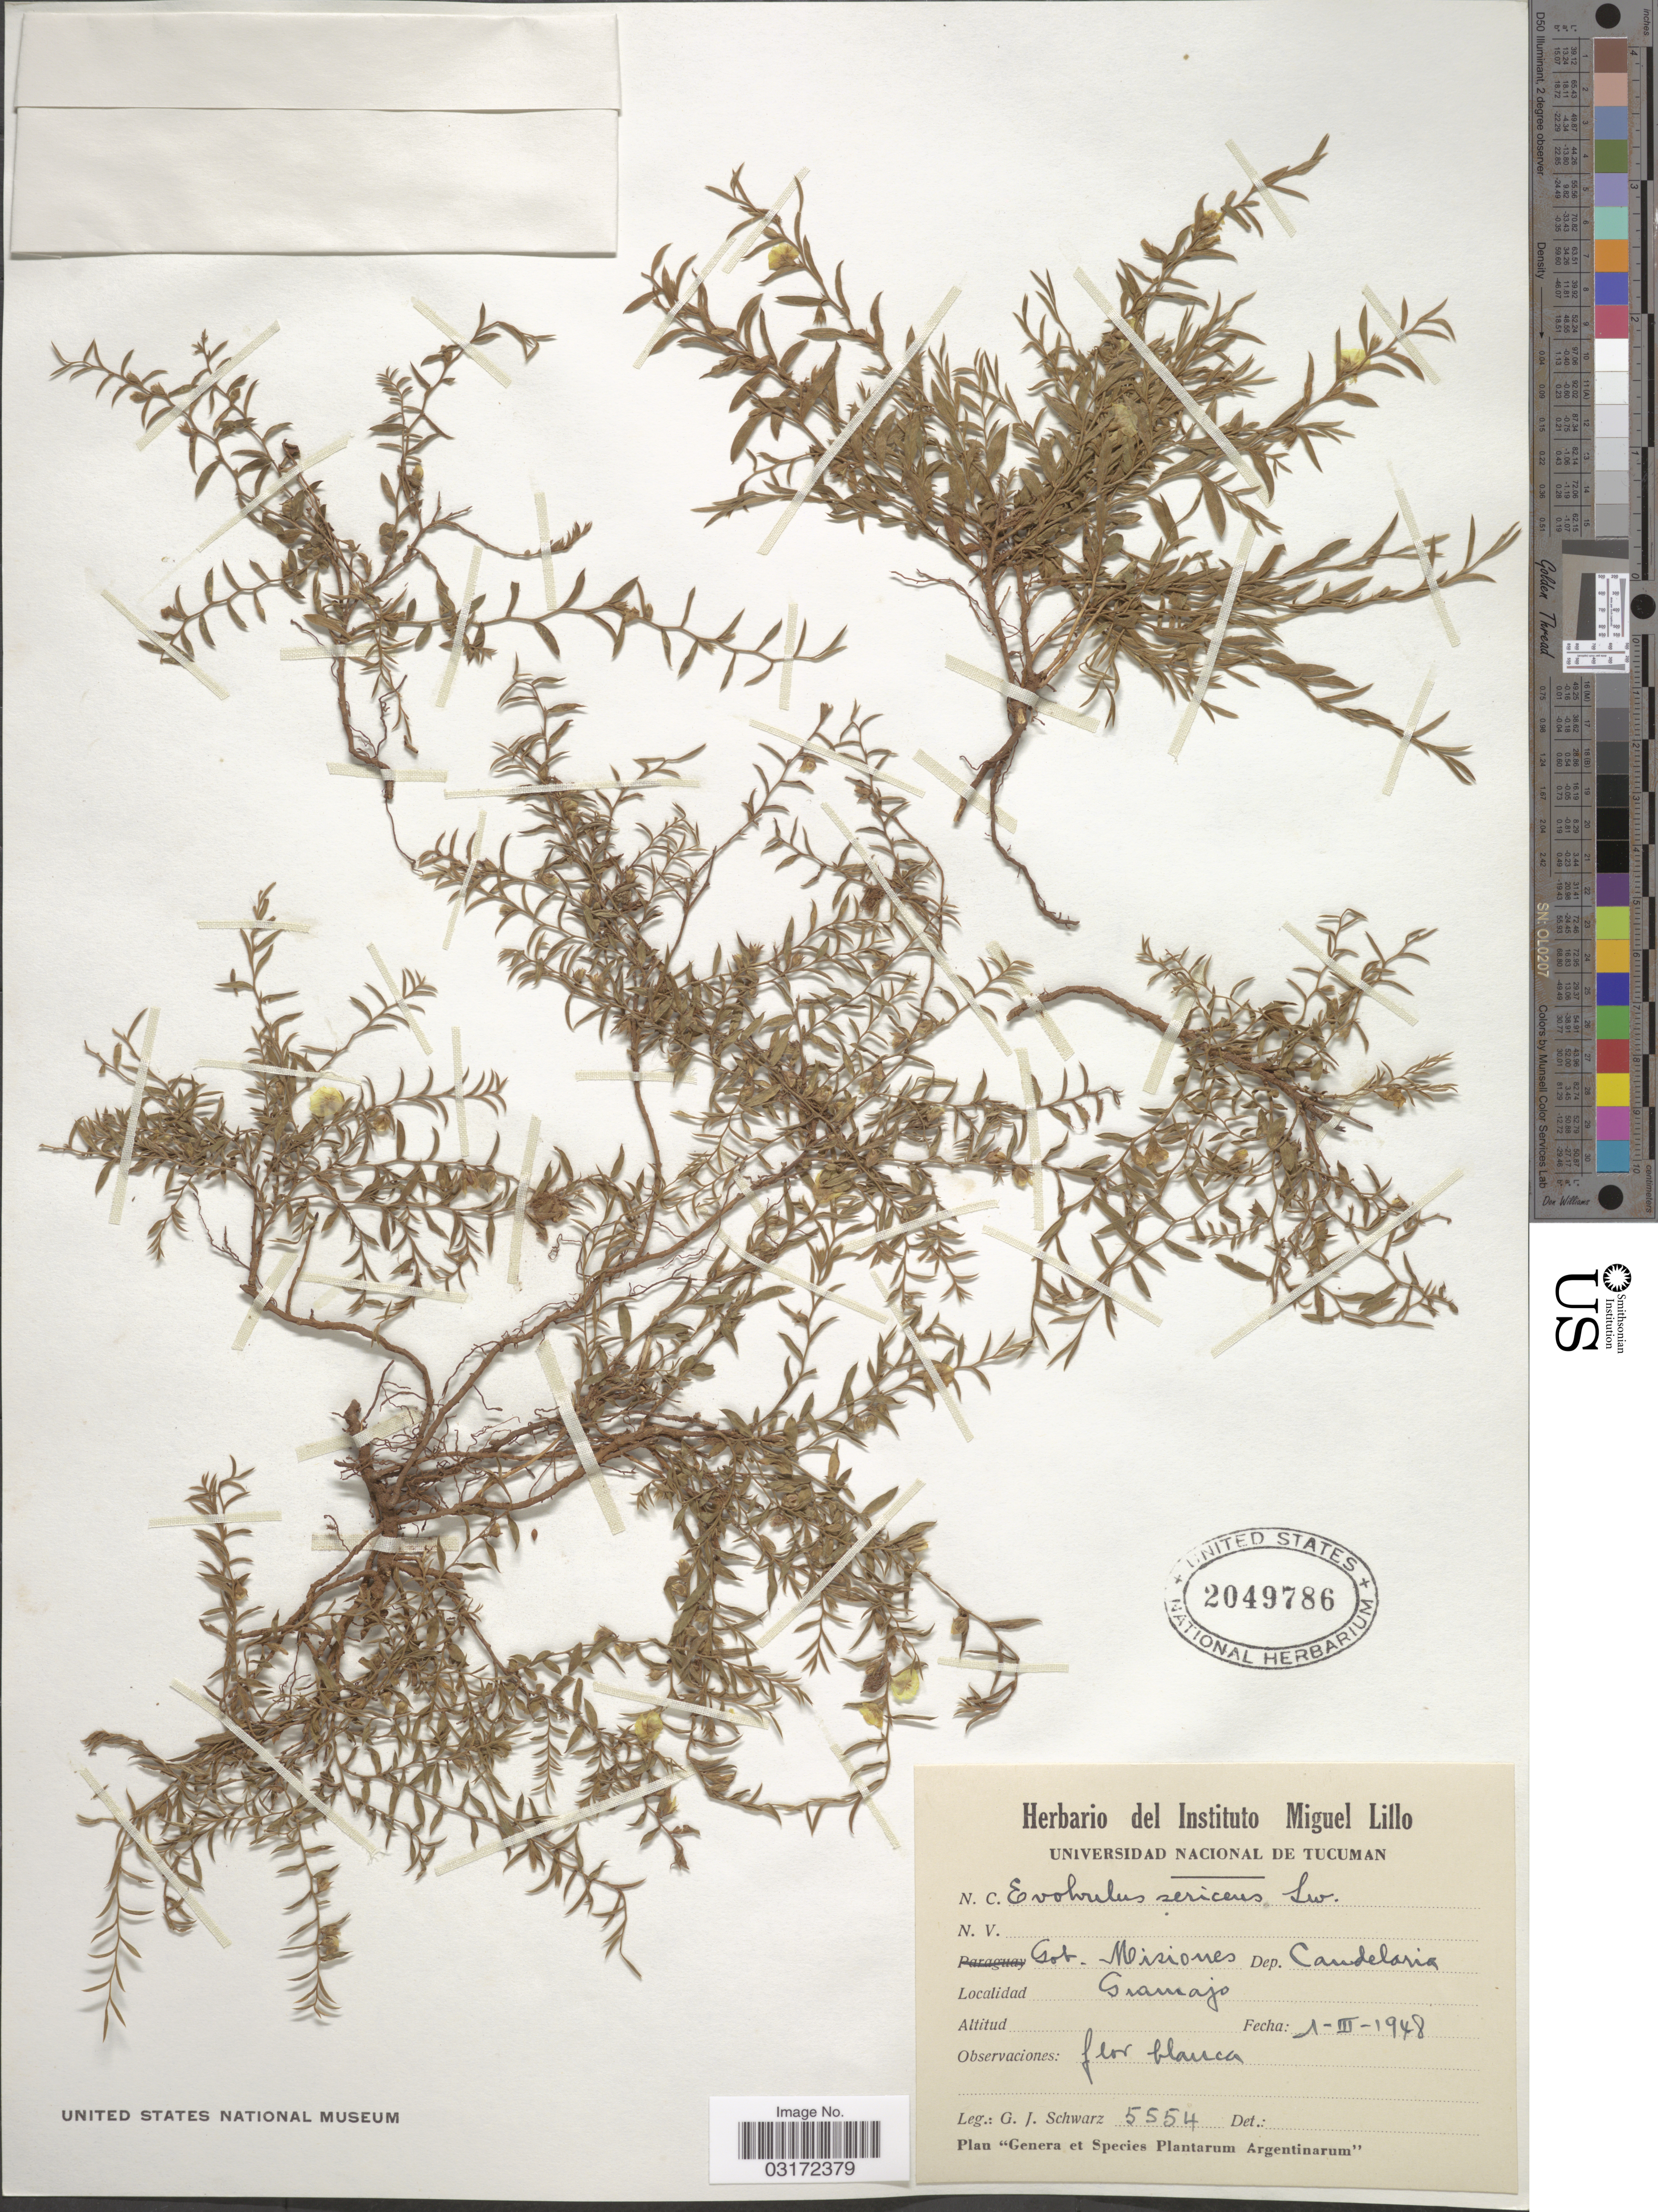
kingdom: Plantae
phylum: Tracheophyta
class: Magnoliopsida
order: Solanales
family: Convolvulaceae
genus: Evolvulus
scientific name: Evolvulus sericeus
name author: Sw.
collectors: G. J. Schwarz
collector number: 5554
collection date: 1948-03-01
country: Argentina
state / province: Misiones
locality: Gob. Misiones, Dep. Candelaria. Gramajo.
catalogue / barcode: US 2049786